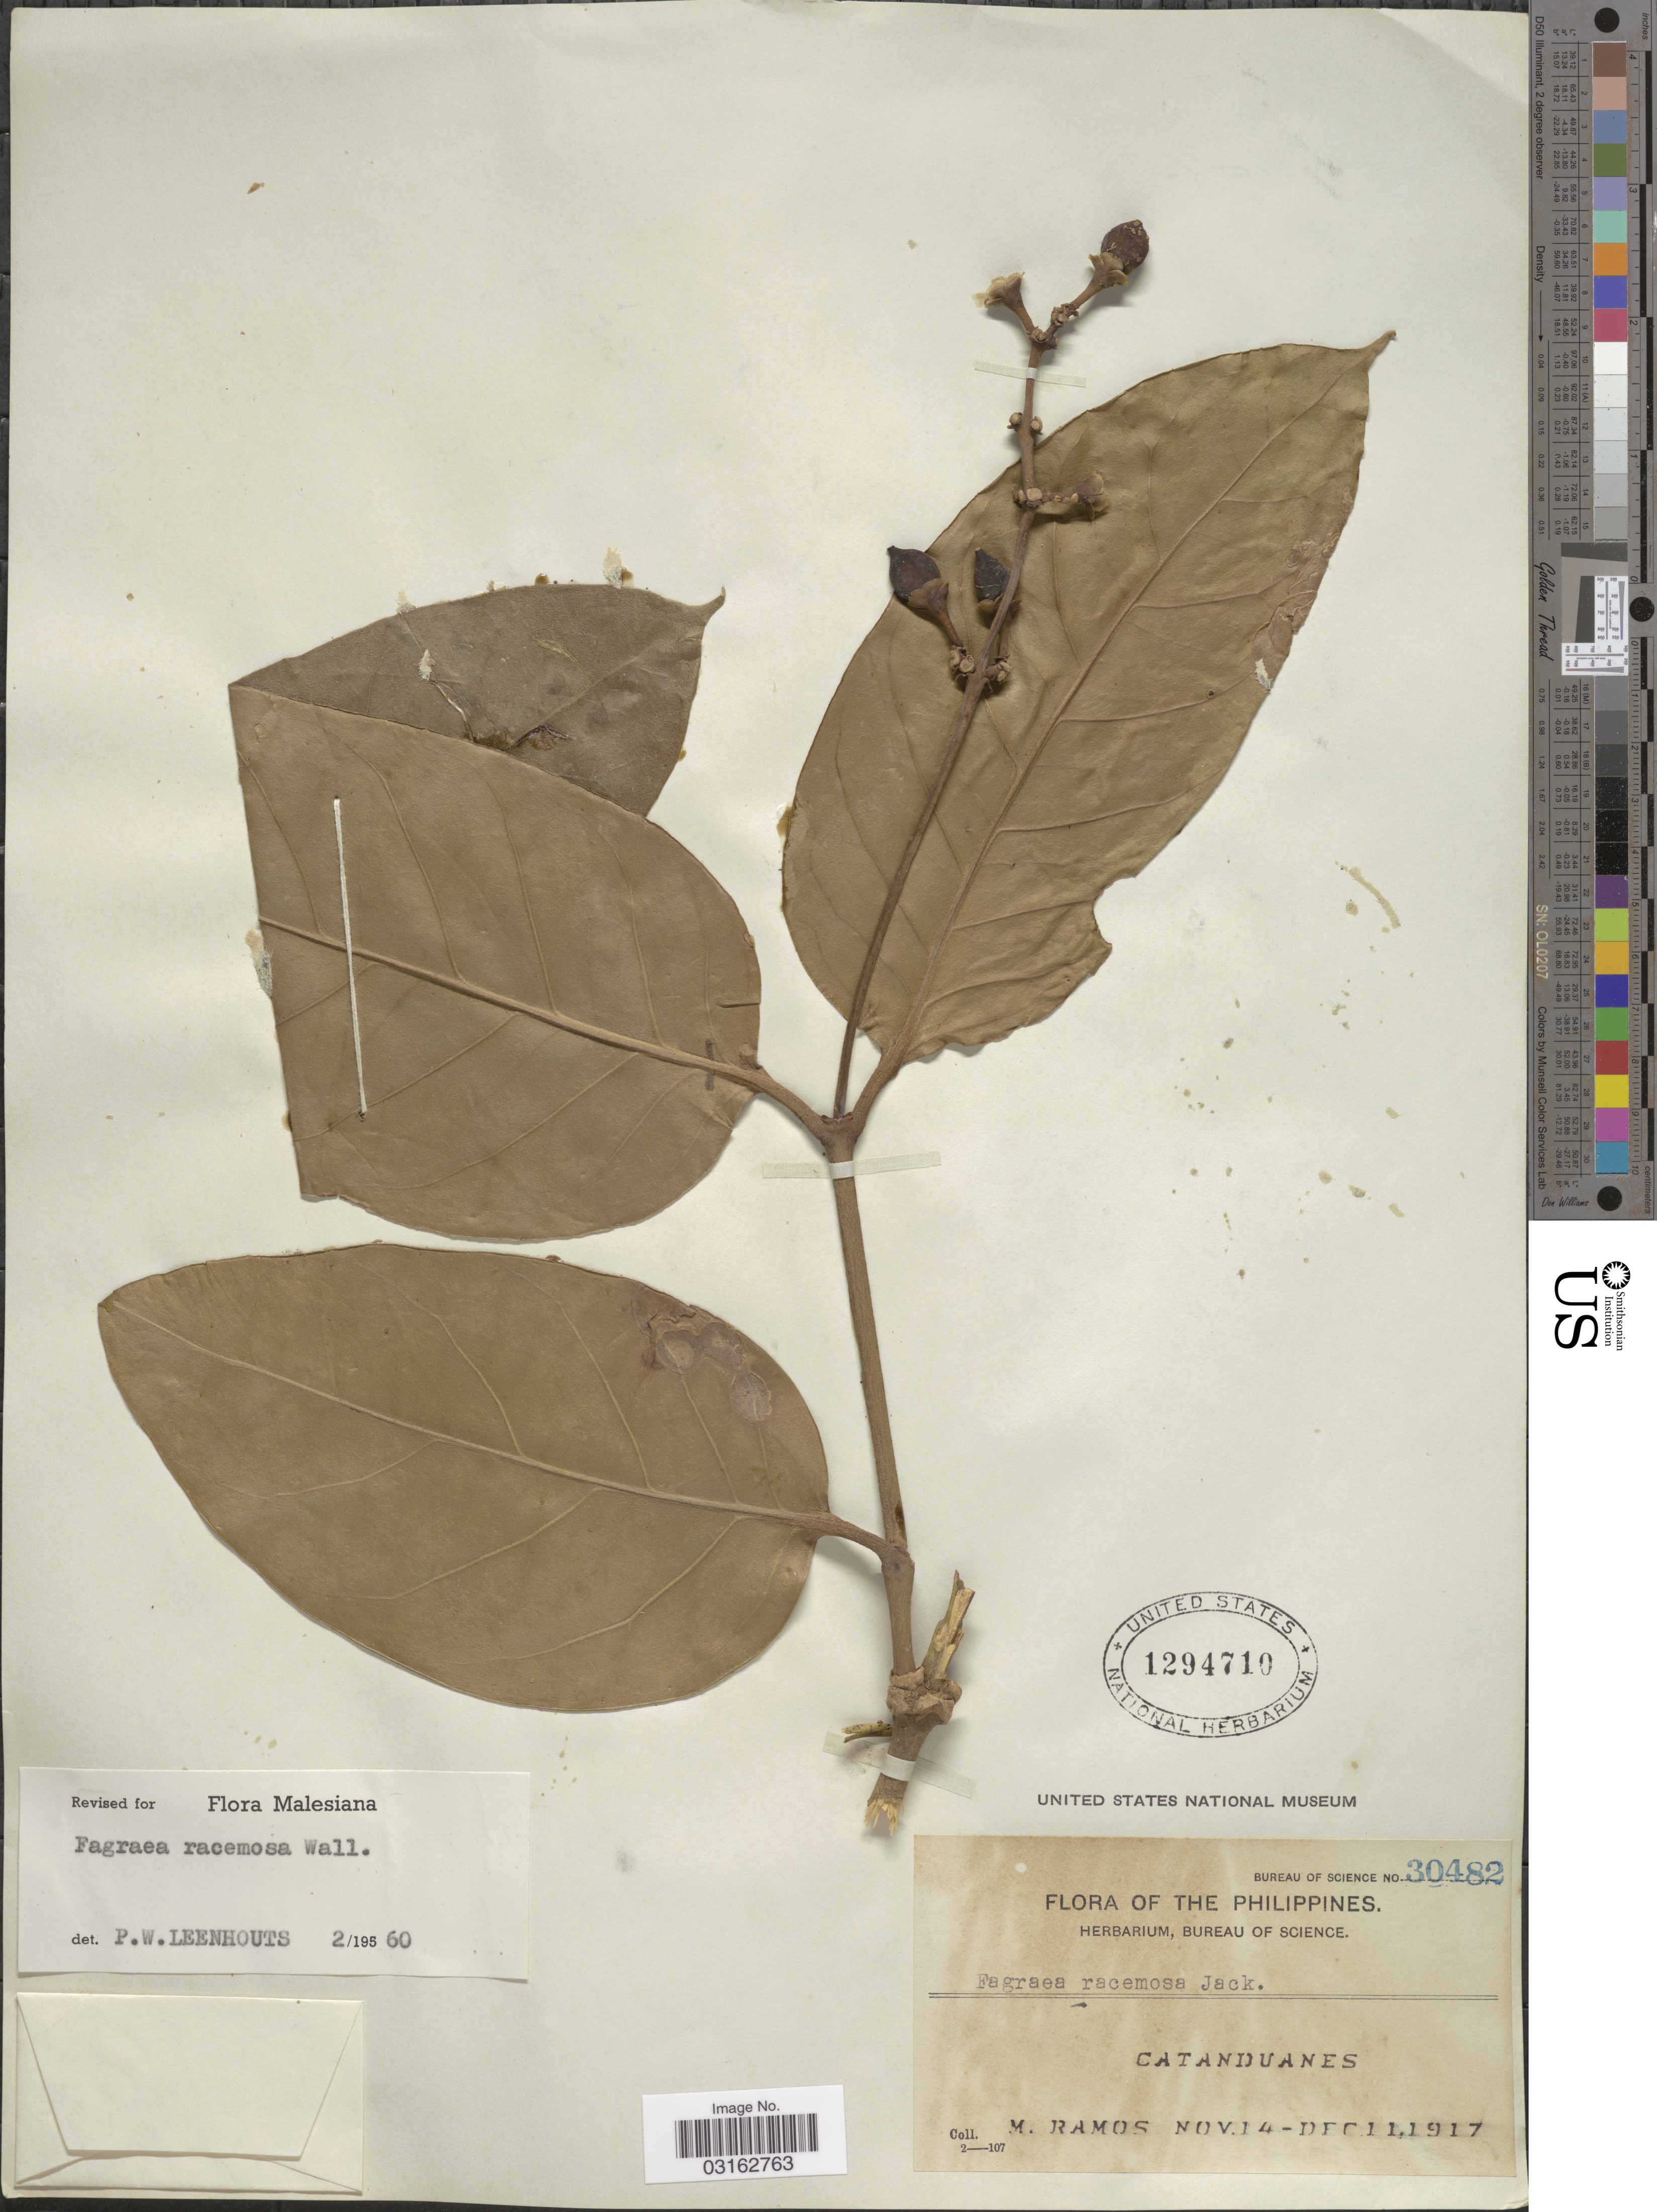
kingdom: Plantae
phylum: Tracheophyta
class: Magnoliopsida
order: Gentianales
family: Gentianaceae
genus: Fagraea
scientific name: Fagraea racemosa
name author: Jack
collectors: M. Ramos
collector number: Bureau of Science 30482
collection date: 1917-11-14/1917-12-11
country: Philippines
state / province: Bicol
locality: Catanduanes.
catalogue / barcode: US 1294710